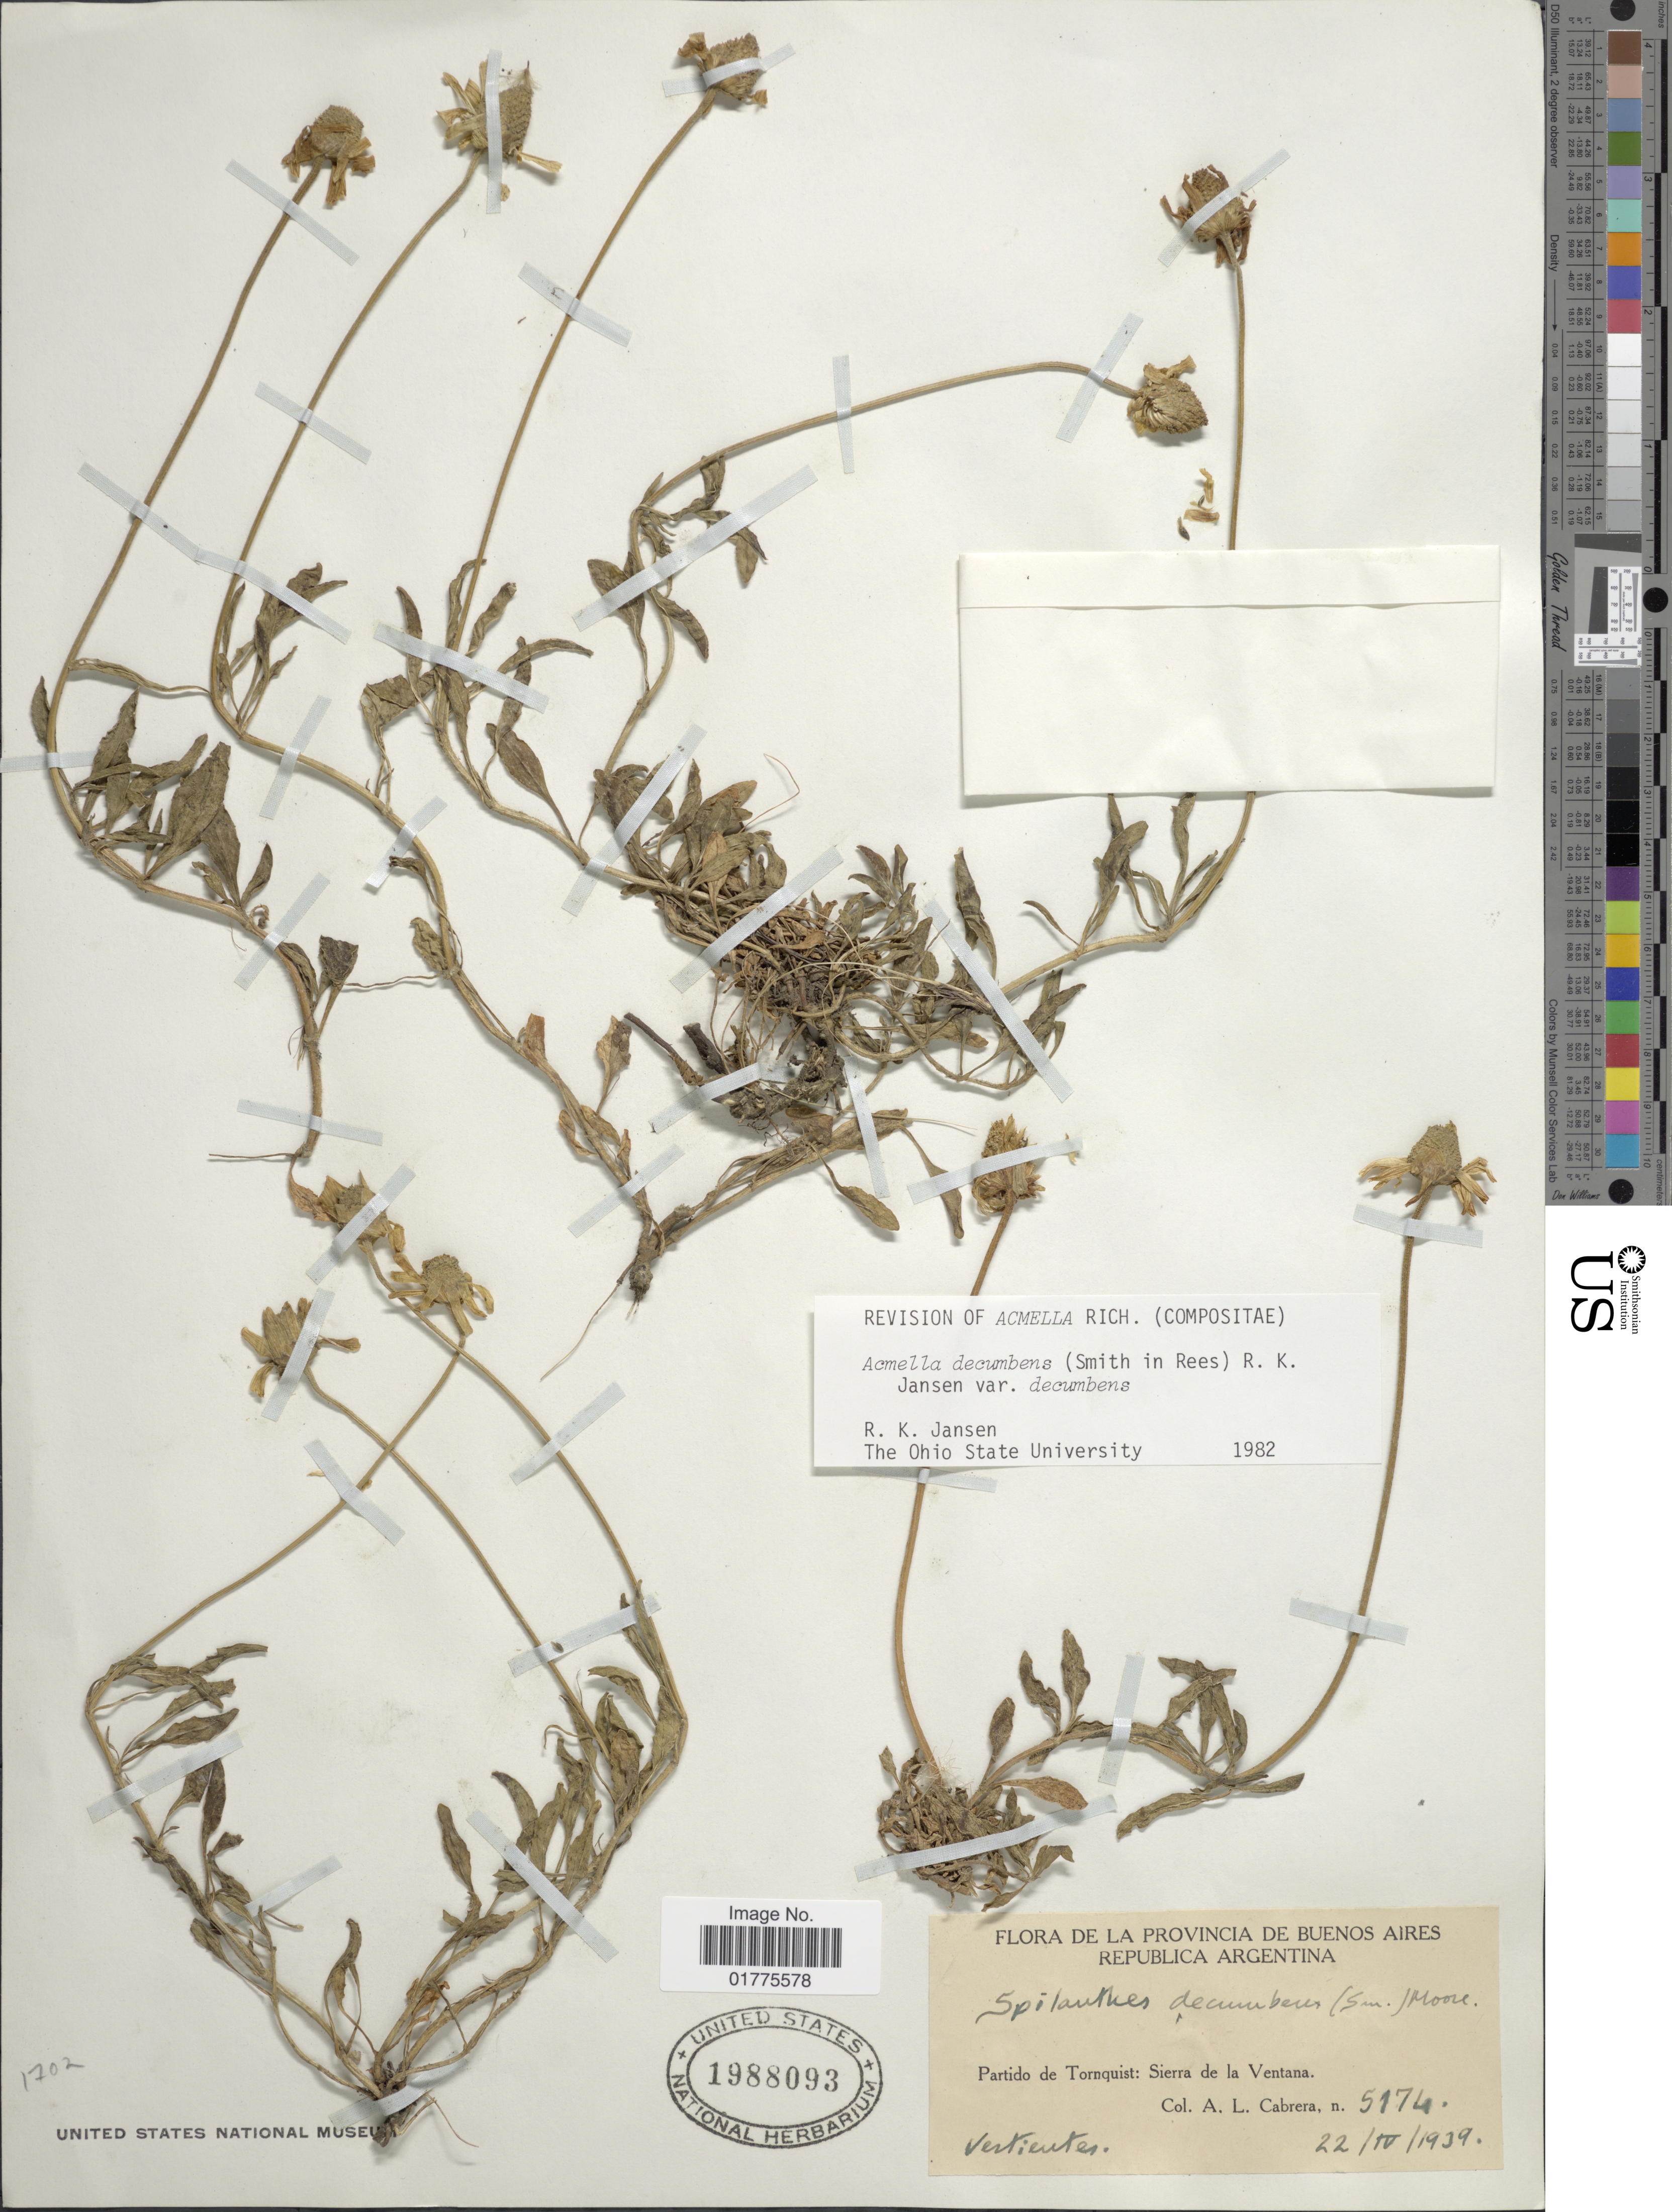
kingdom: Plantae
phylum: Tracheophyta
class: Magnoliopsida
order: Asterales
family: Asteraceae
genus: Acmella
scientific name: Acmella decumbens var. decumbens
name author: (Sm.) R.K. Jansen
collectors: A. L. Cabrera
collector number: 5174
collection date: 1939-04-22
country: Argentina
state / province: Buenos Aires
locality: Partido de Tornquist: Sierra de la Ventana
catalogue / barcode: US 1988093